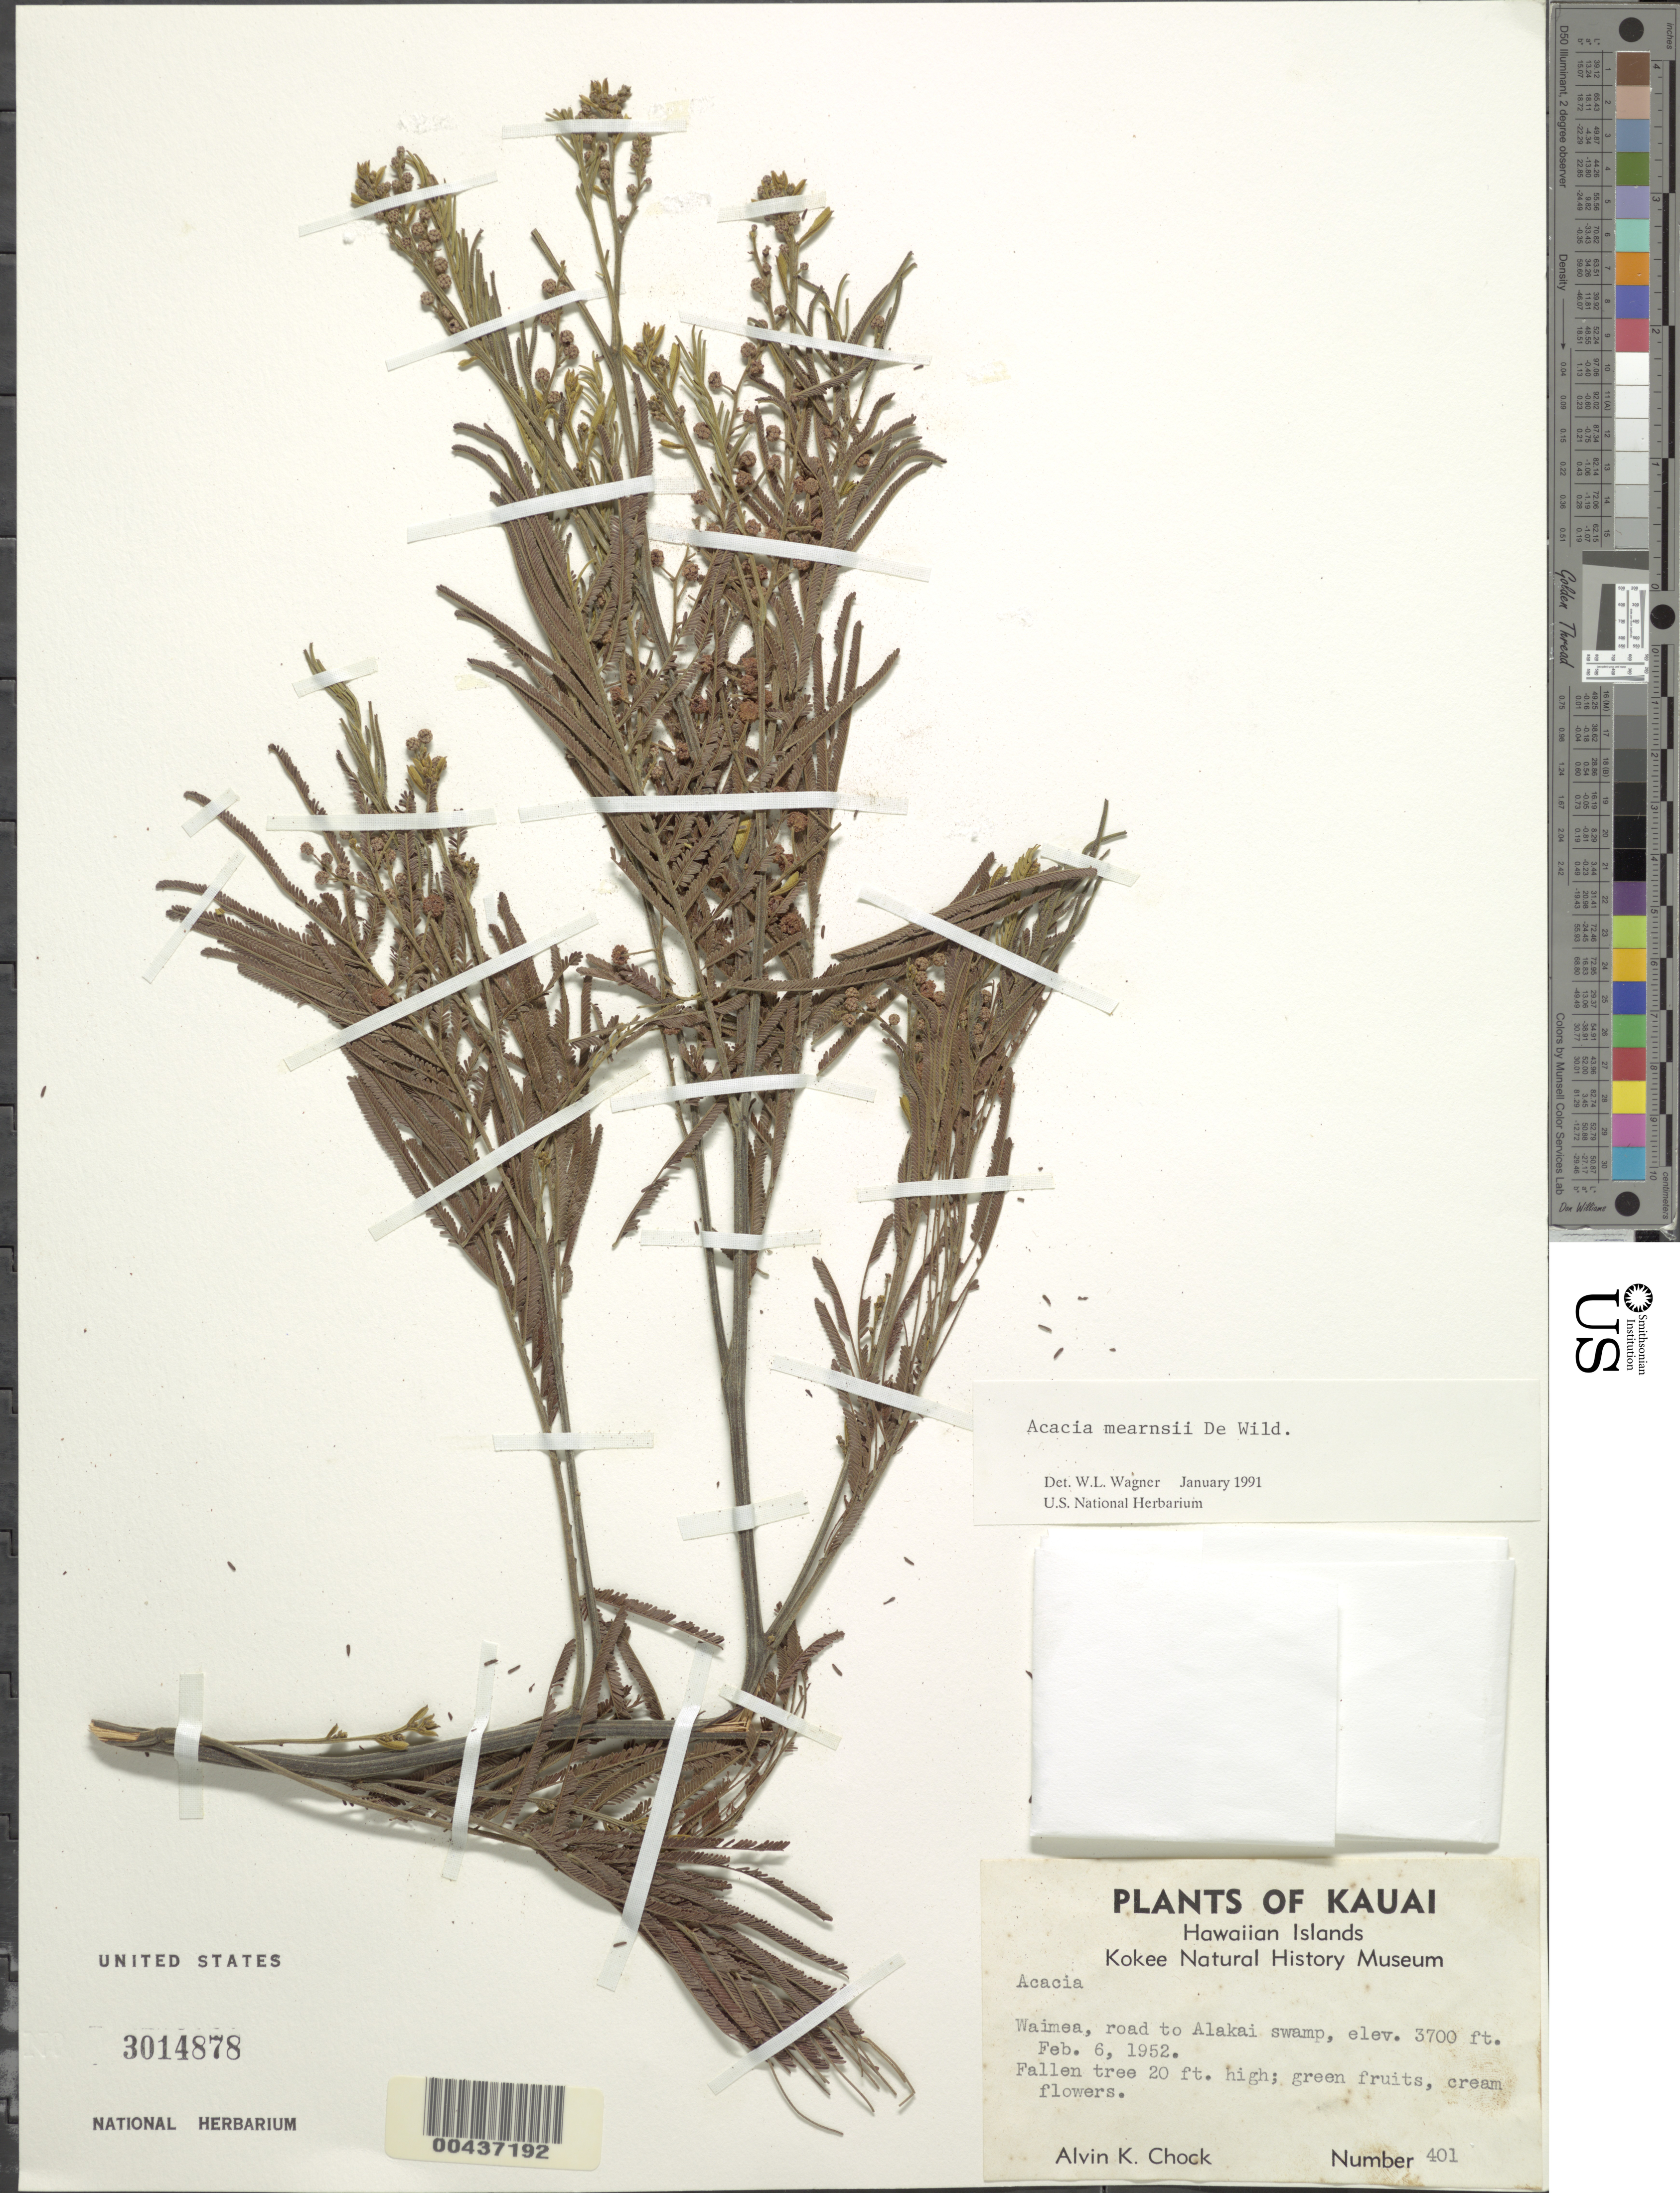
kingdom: Plantae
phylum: Tracheophyta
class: Magnoliopsida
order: Fabales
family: Fabaceae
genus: Acacia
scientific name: Acacia mearnsii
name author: De Wild.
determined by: Wagner, W. L., (BOT), Smithsonian Institution - National Museum of Natural History (UNITED STATES)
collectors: A. Chock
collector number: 401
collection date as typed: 6 Feb 1952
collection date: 1952-02-06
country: United States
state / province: Hawaii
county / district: Kauai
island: Kaua'i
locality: Waimea, road to Alakai Swamp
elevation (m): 1128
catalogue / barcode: US 3014878